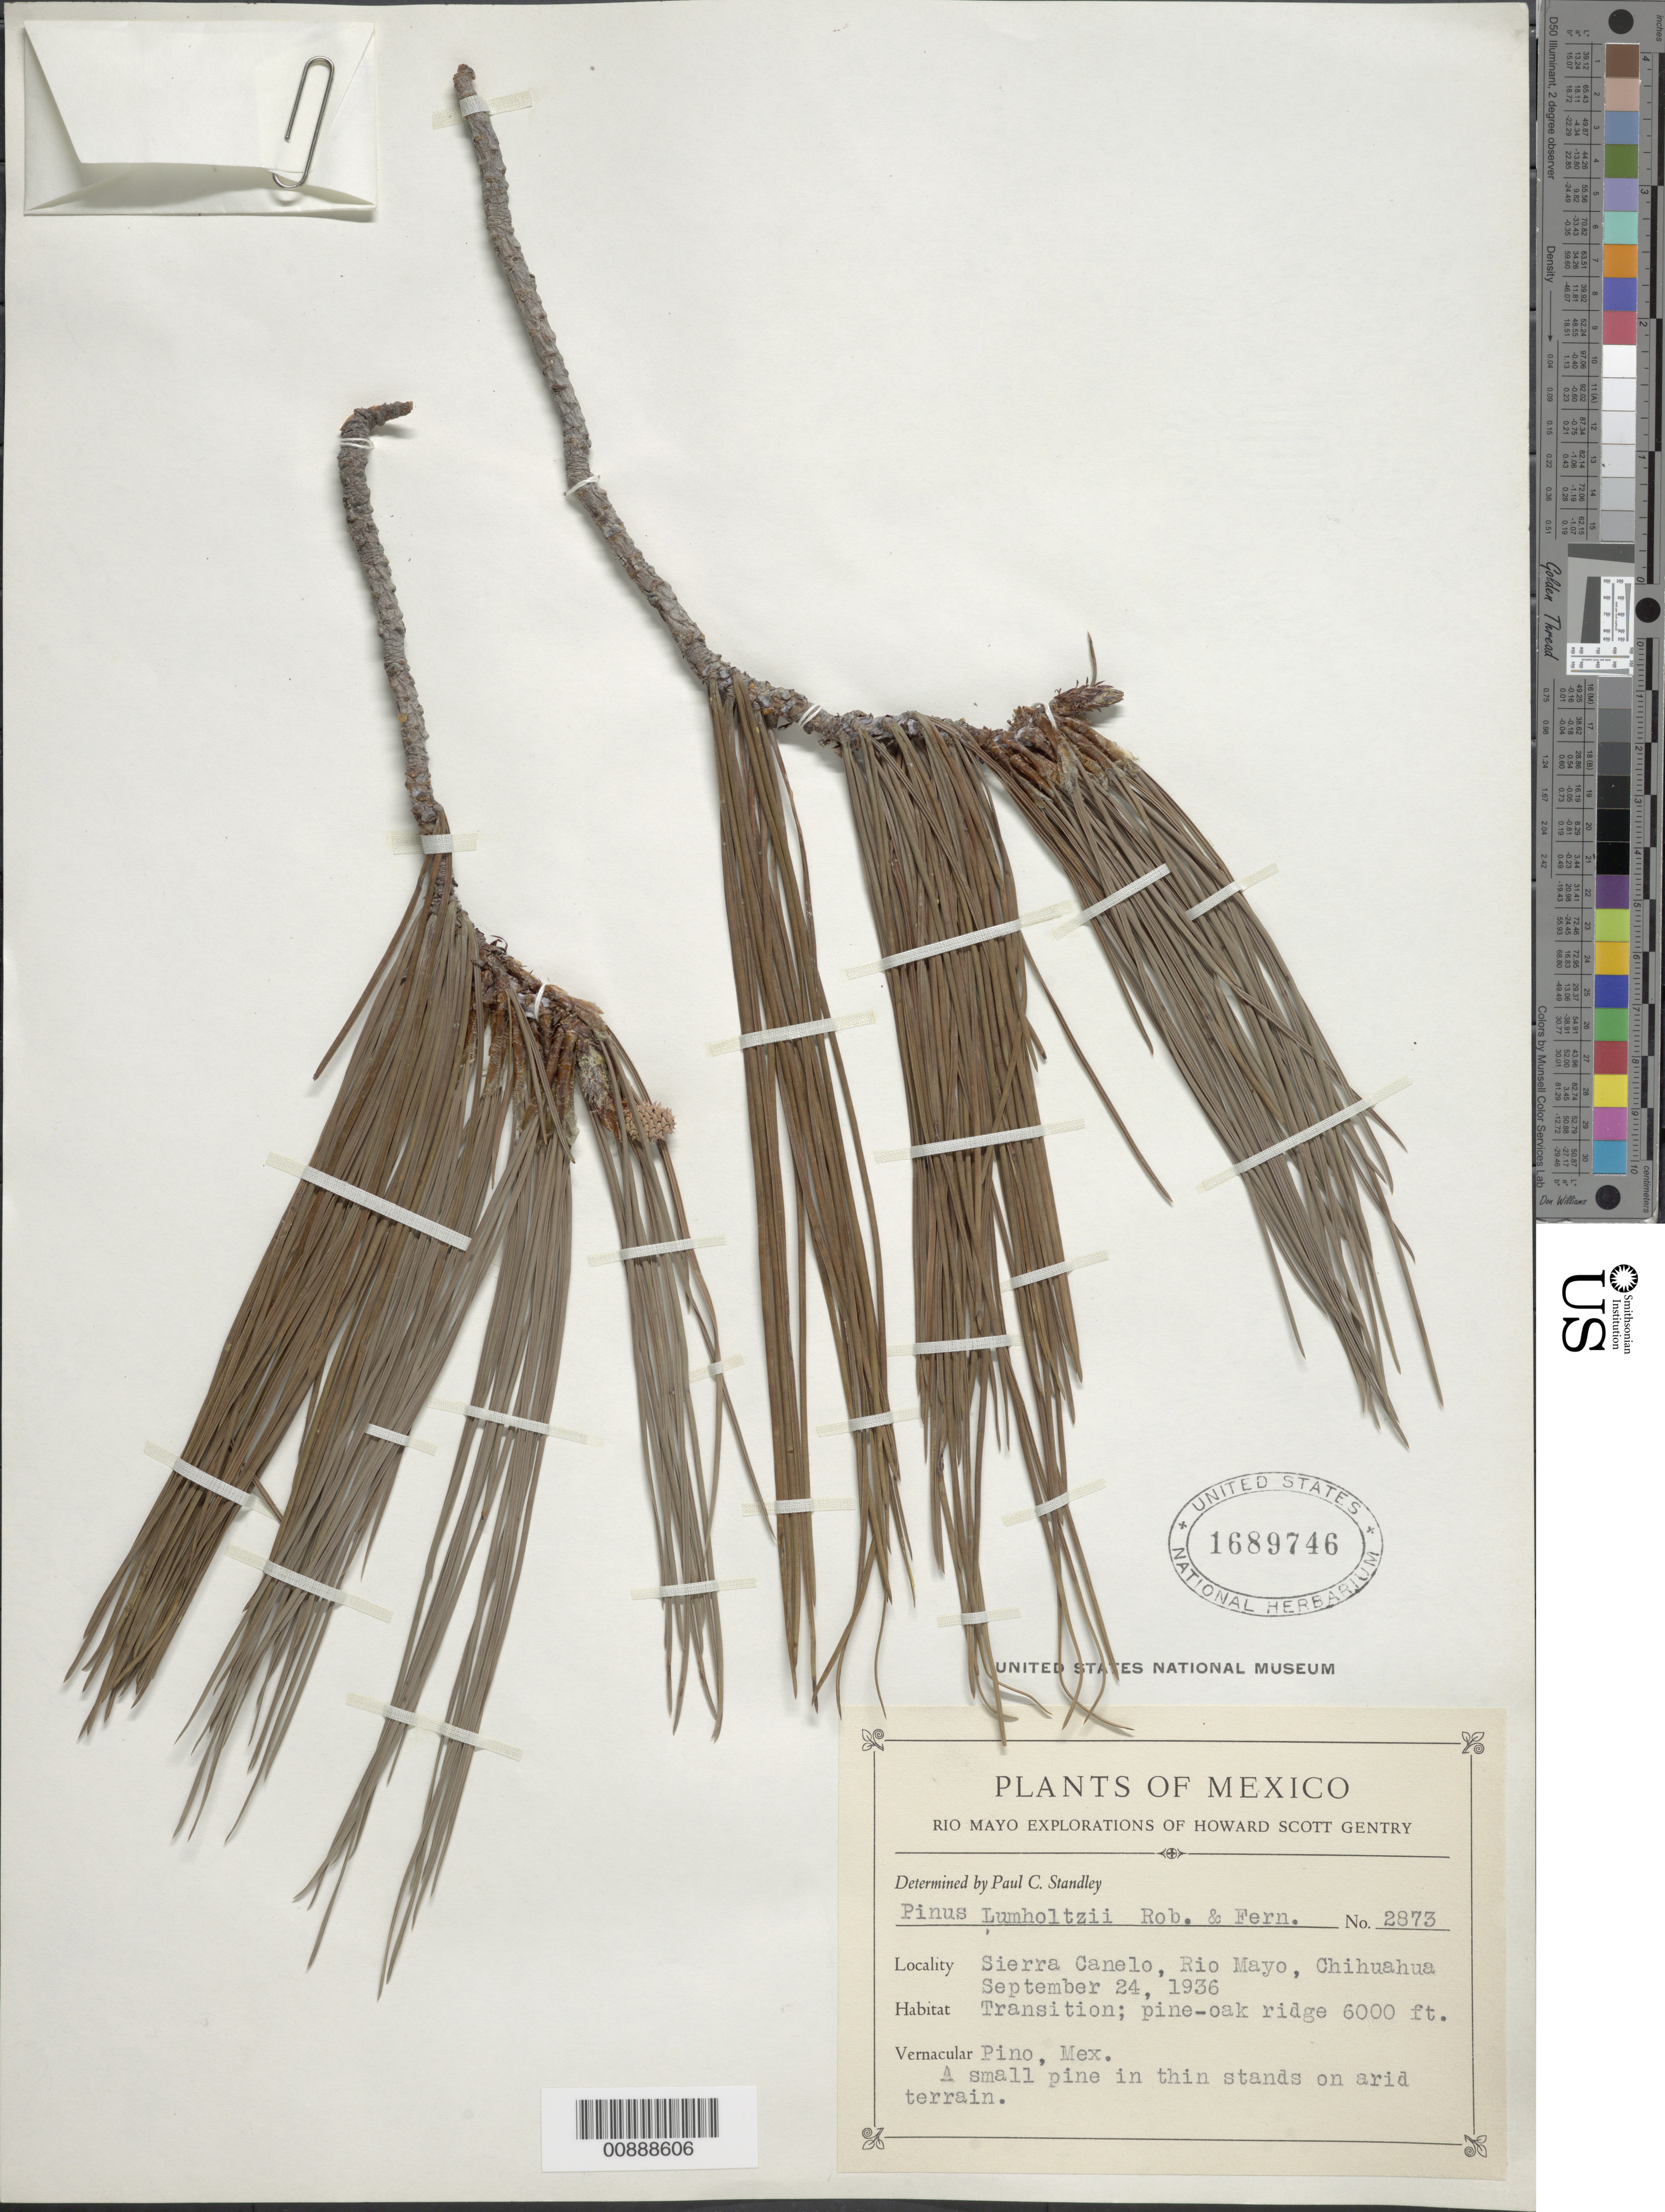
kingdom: Plantae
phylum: Tracheophyta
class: Pinopsida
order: Pinales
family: Pinaceae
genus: Pinus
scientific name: Pinus lumholtzii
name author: B.L. Rob. & Fernald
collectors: H. S. Gentry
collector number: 2873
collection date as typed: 24 Sep 1936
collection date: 1936-09-24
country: Mexico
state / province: Chihuahua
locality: Sierra Canelo. Río Mayo, Chihuahua.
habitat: Transition; pine-oak ridge. On arid terrain.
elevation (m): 1829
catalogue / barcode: US 1689746